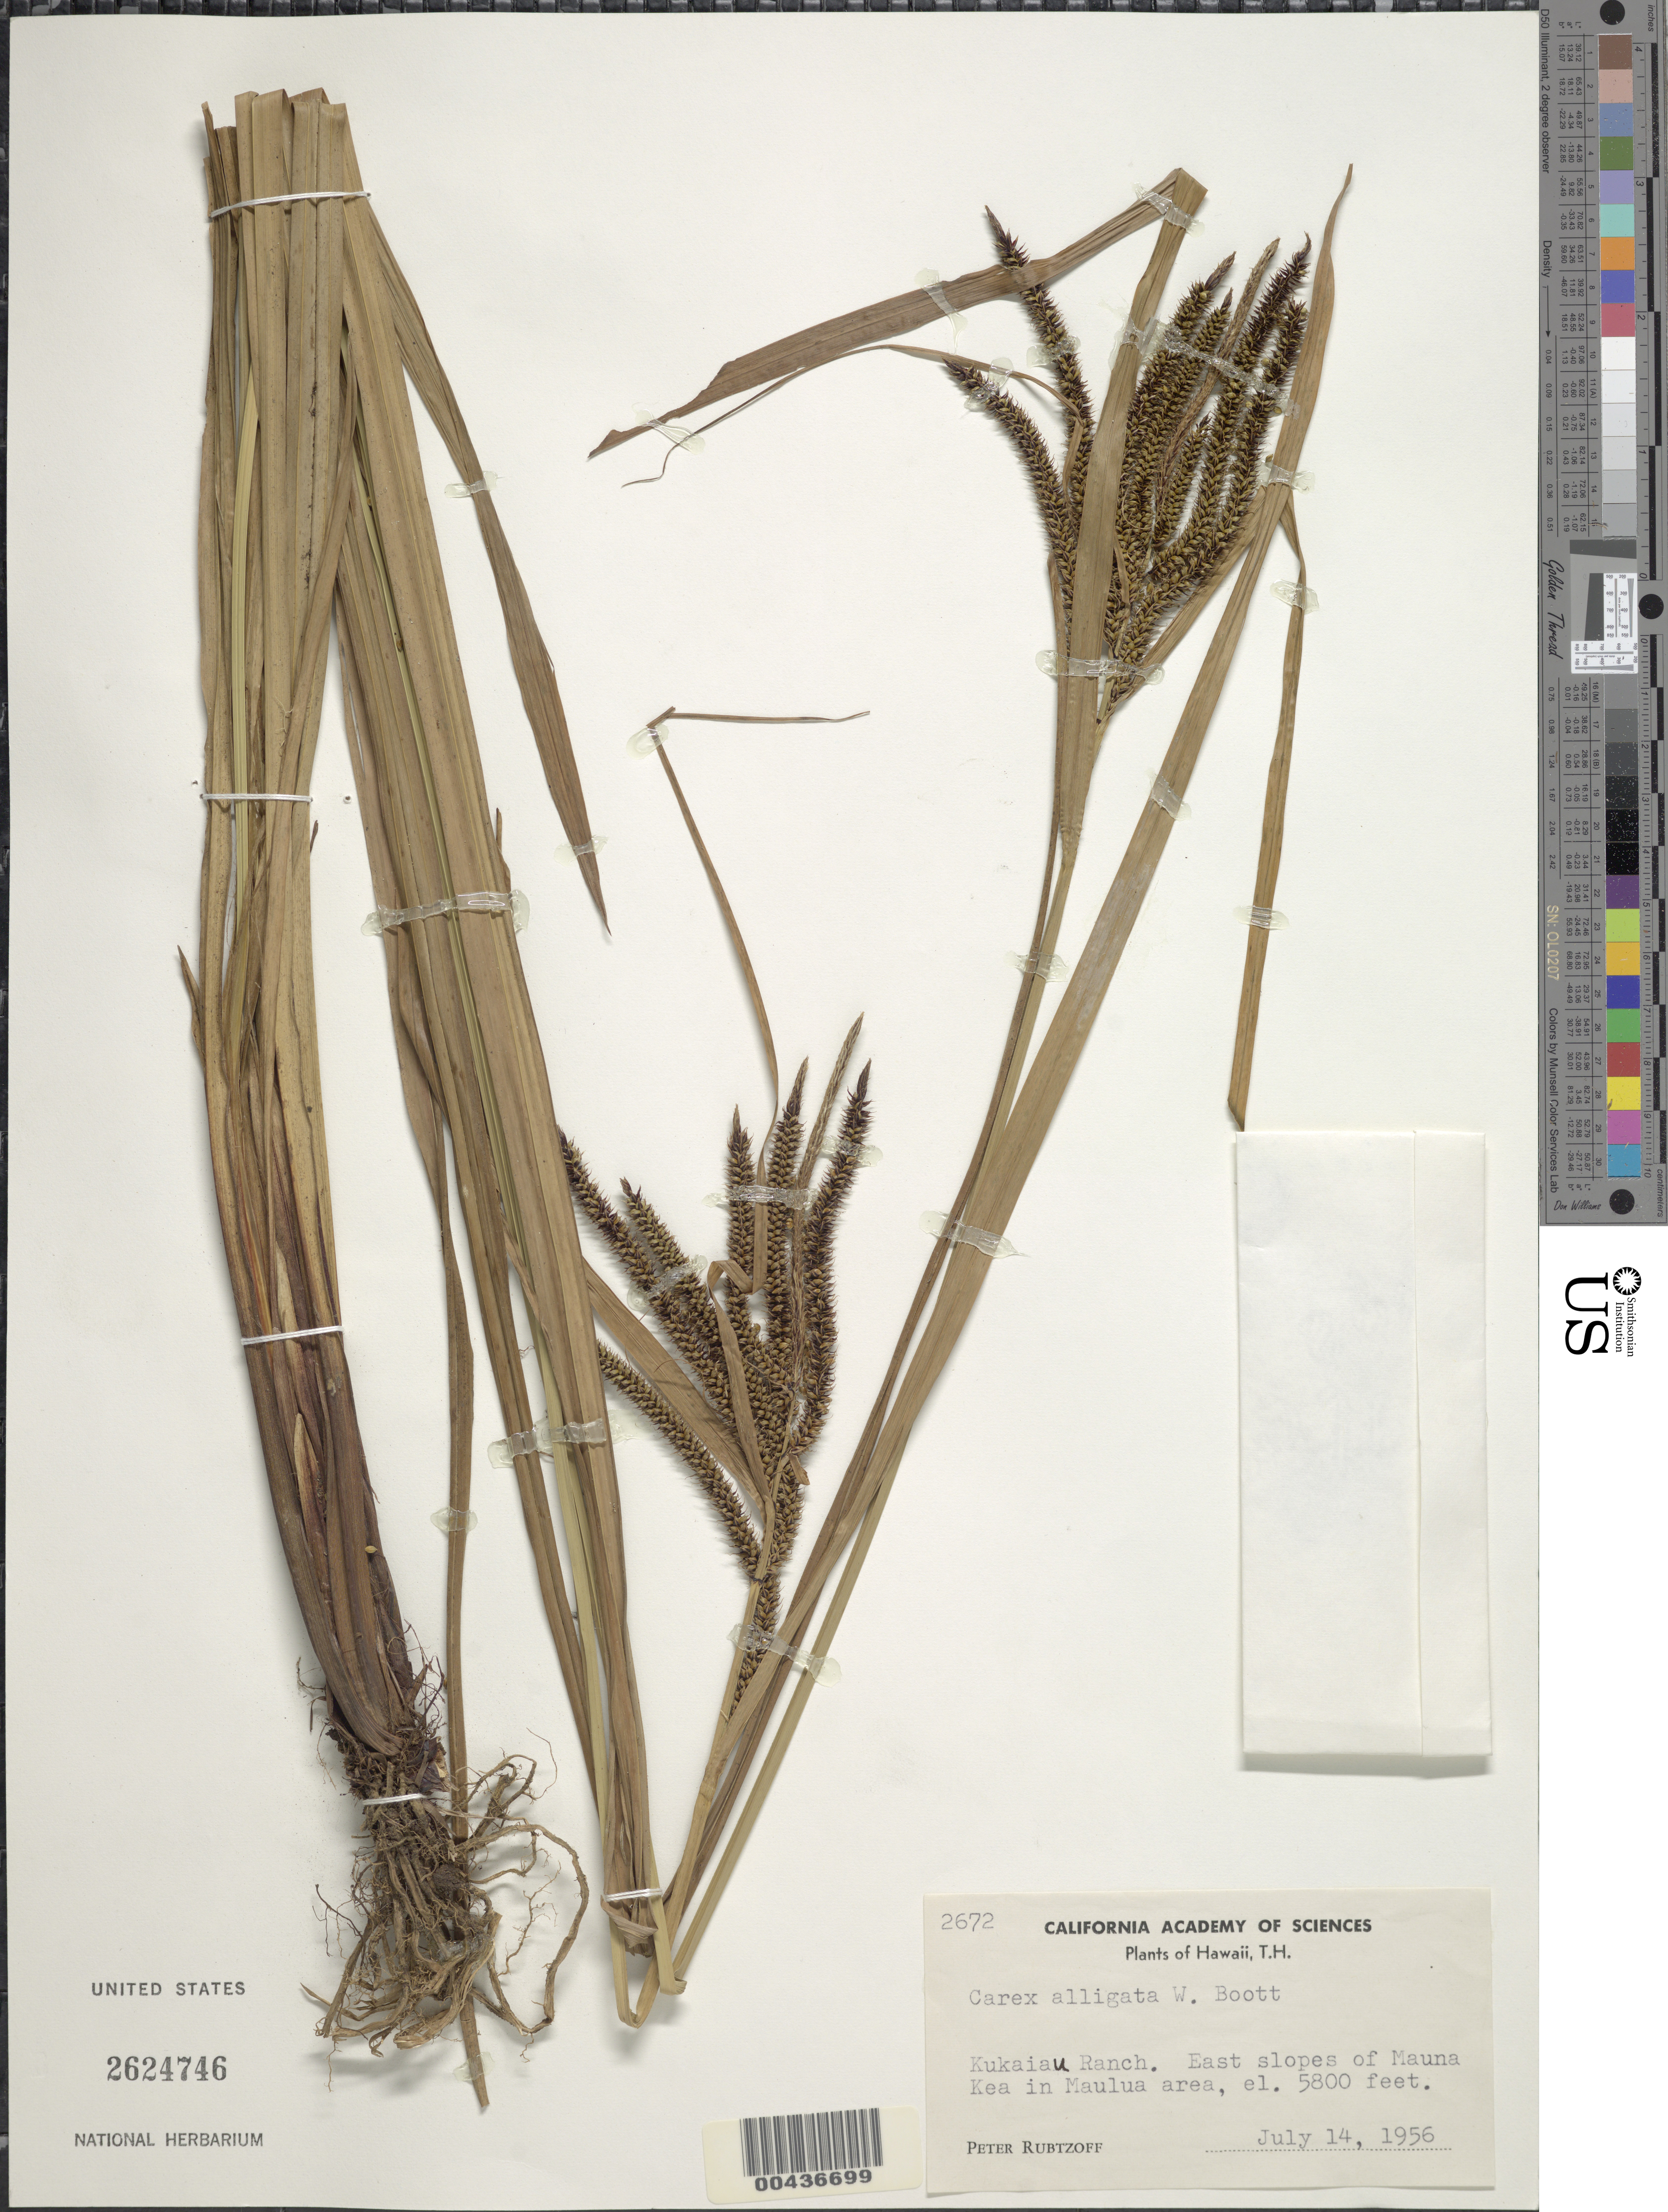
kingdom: Plantae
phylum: Tracheophyta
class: Liliopsida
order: Poales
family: Cyperaceae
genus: Carex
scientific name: Carex alligata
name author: Boott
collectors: P. Rubtzoff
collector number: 2672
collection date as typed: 14 Jul 1956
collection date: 1956-07-14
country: United States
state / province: Hawaii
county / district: Hawaii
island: Hawaii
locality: Kukaiau Ranch, E slopes of Mauna Kea in Maulua area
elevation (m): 1768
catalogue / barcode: US 2624746